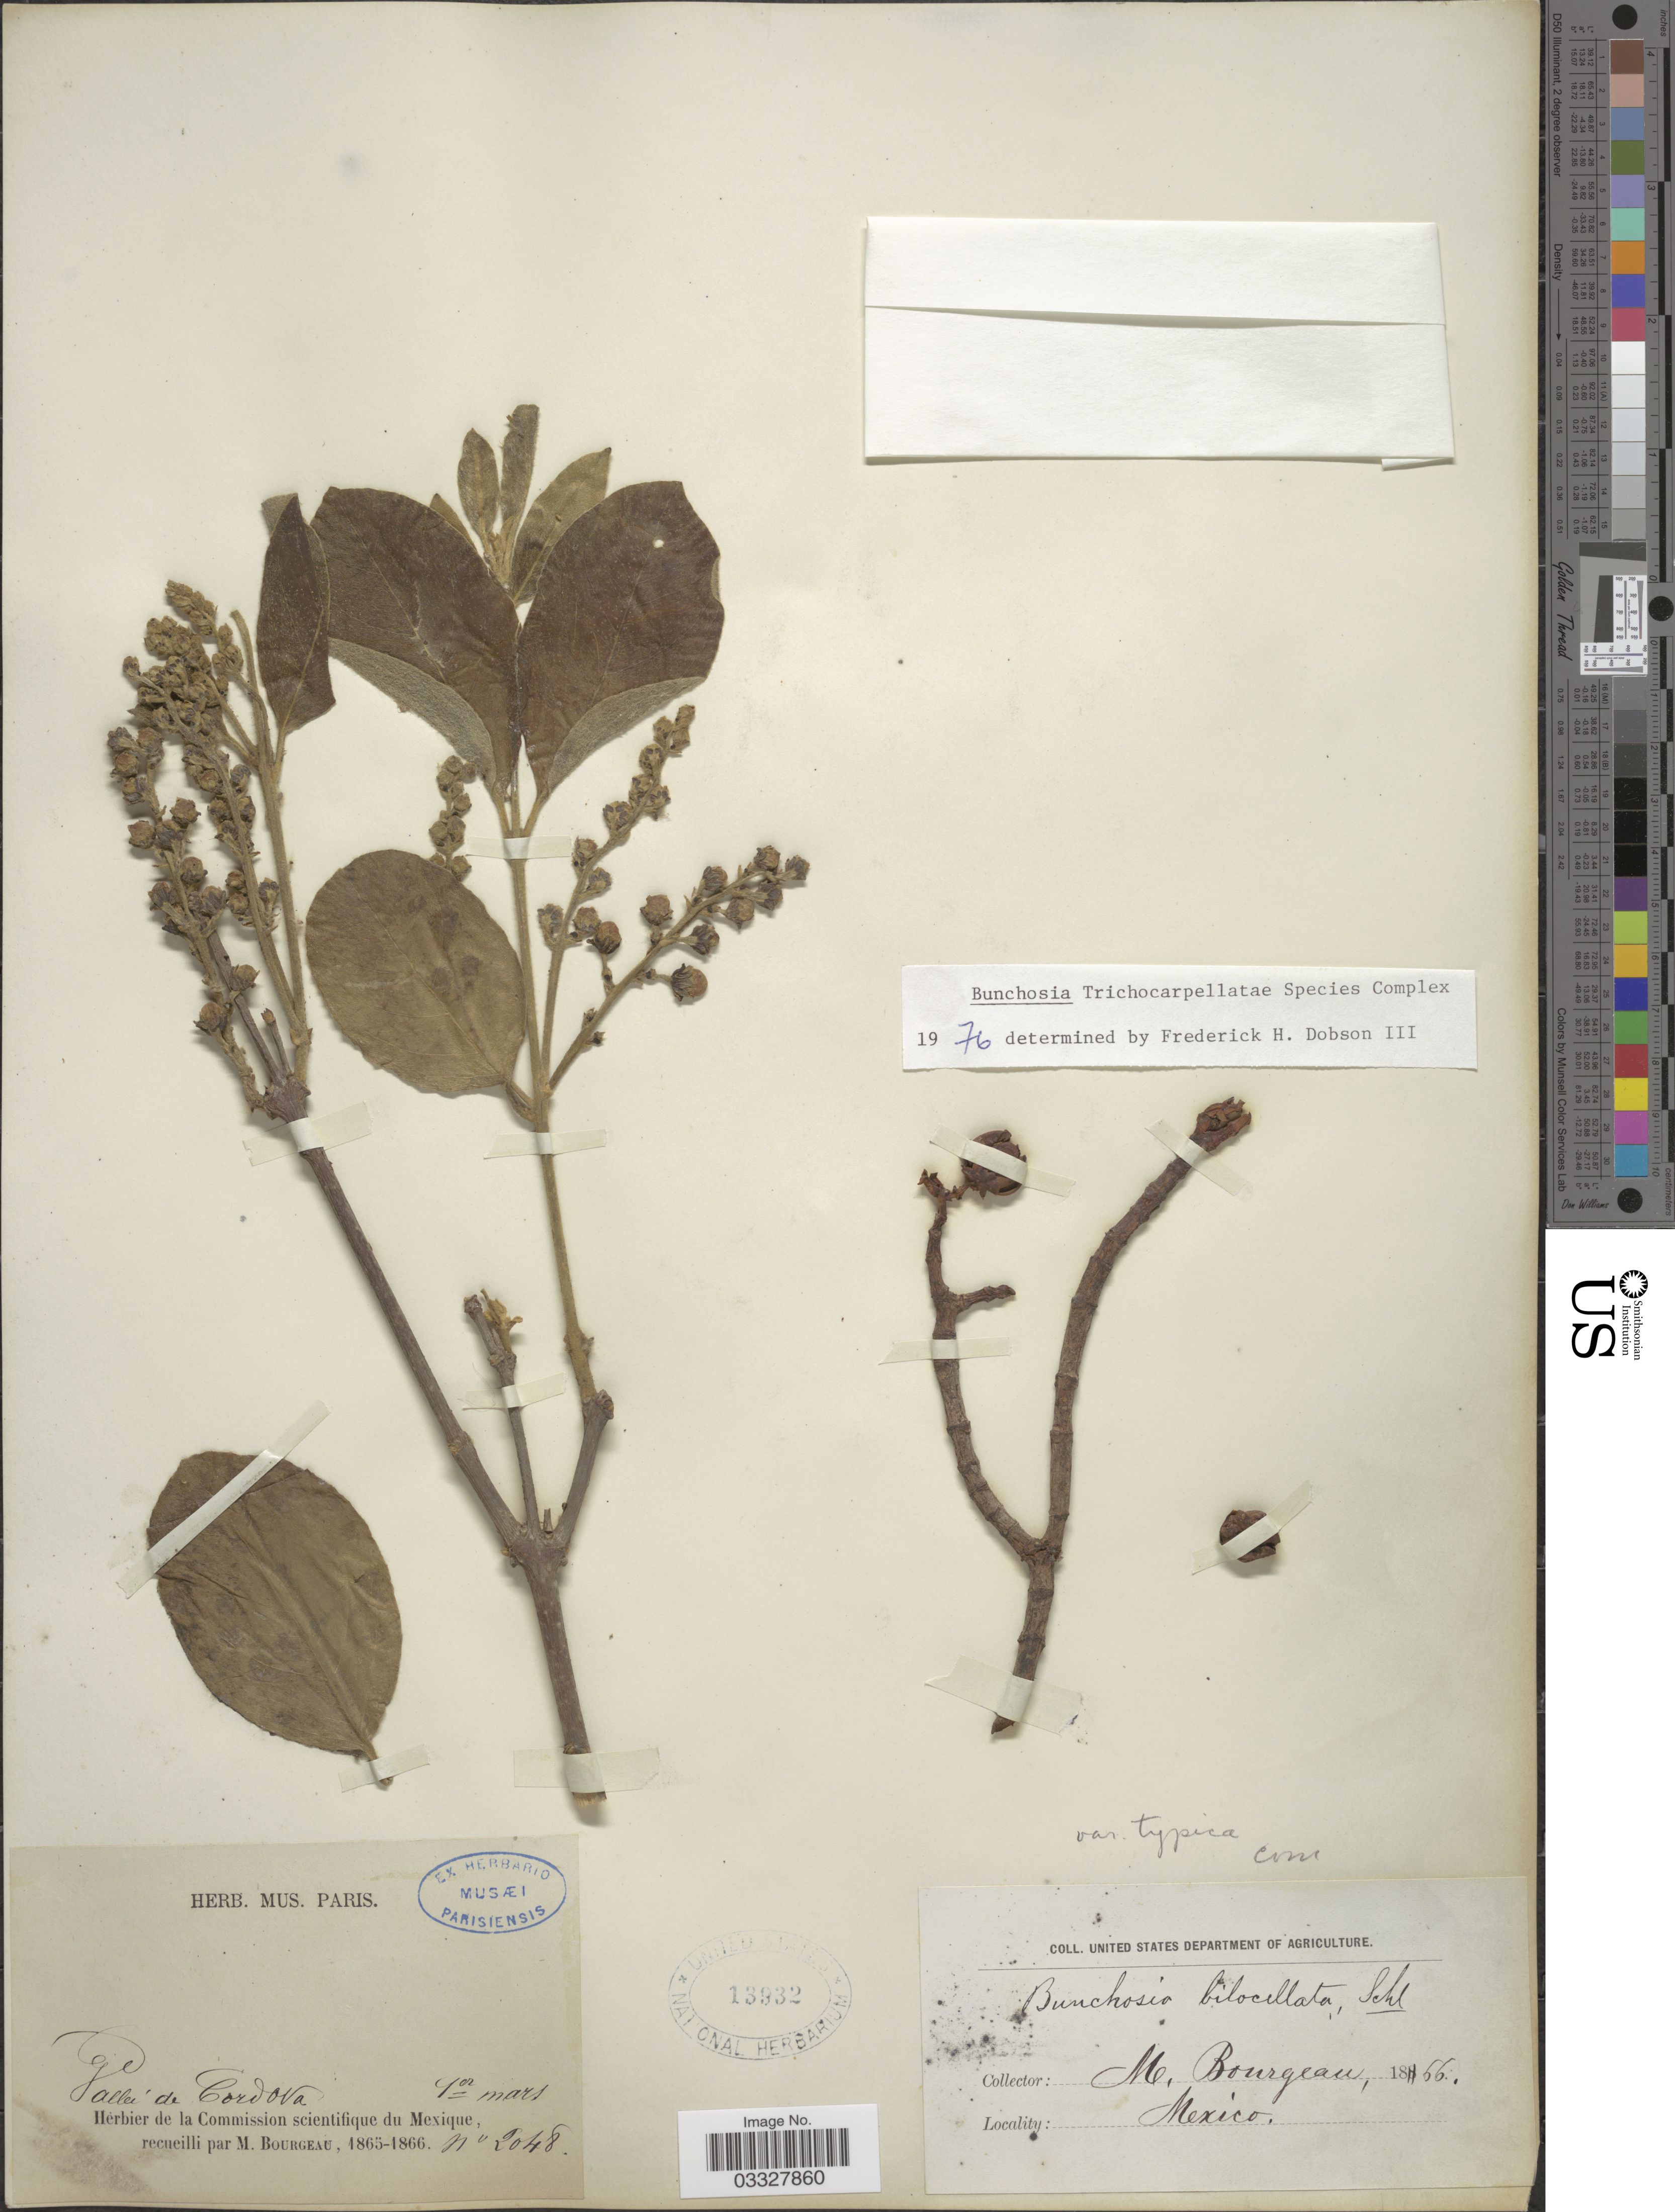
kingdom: Plantae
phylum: Tracheophyta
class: Magnoliopsida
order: Malpighiales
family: Malpighiaceae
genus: Bunchosia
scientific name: Bunchosia biocellata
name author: Schltdl.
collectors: M. Bourgeau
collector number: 2048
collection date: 1866-03-01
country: Mexico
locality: Valleé de Cordova.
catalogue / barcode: US 13932